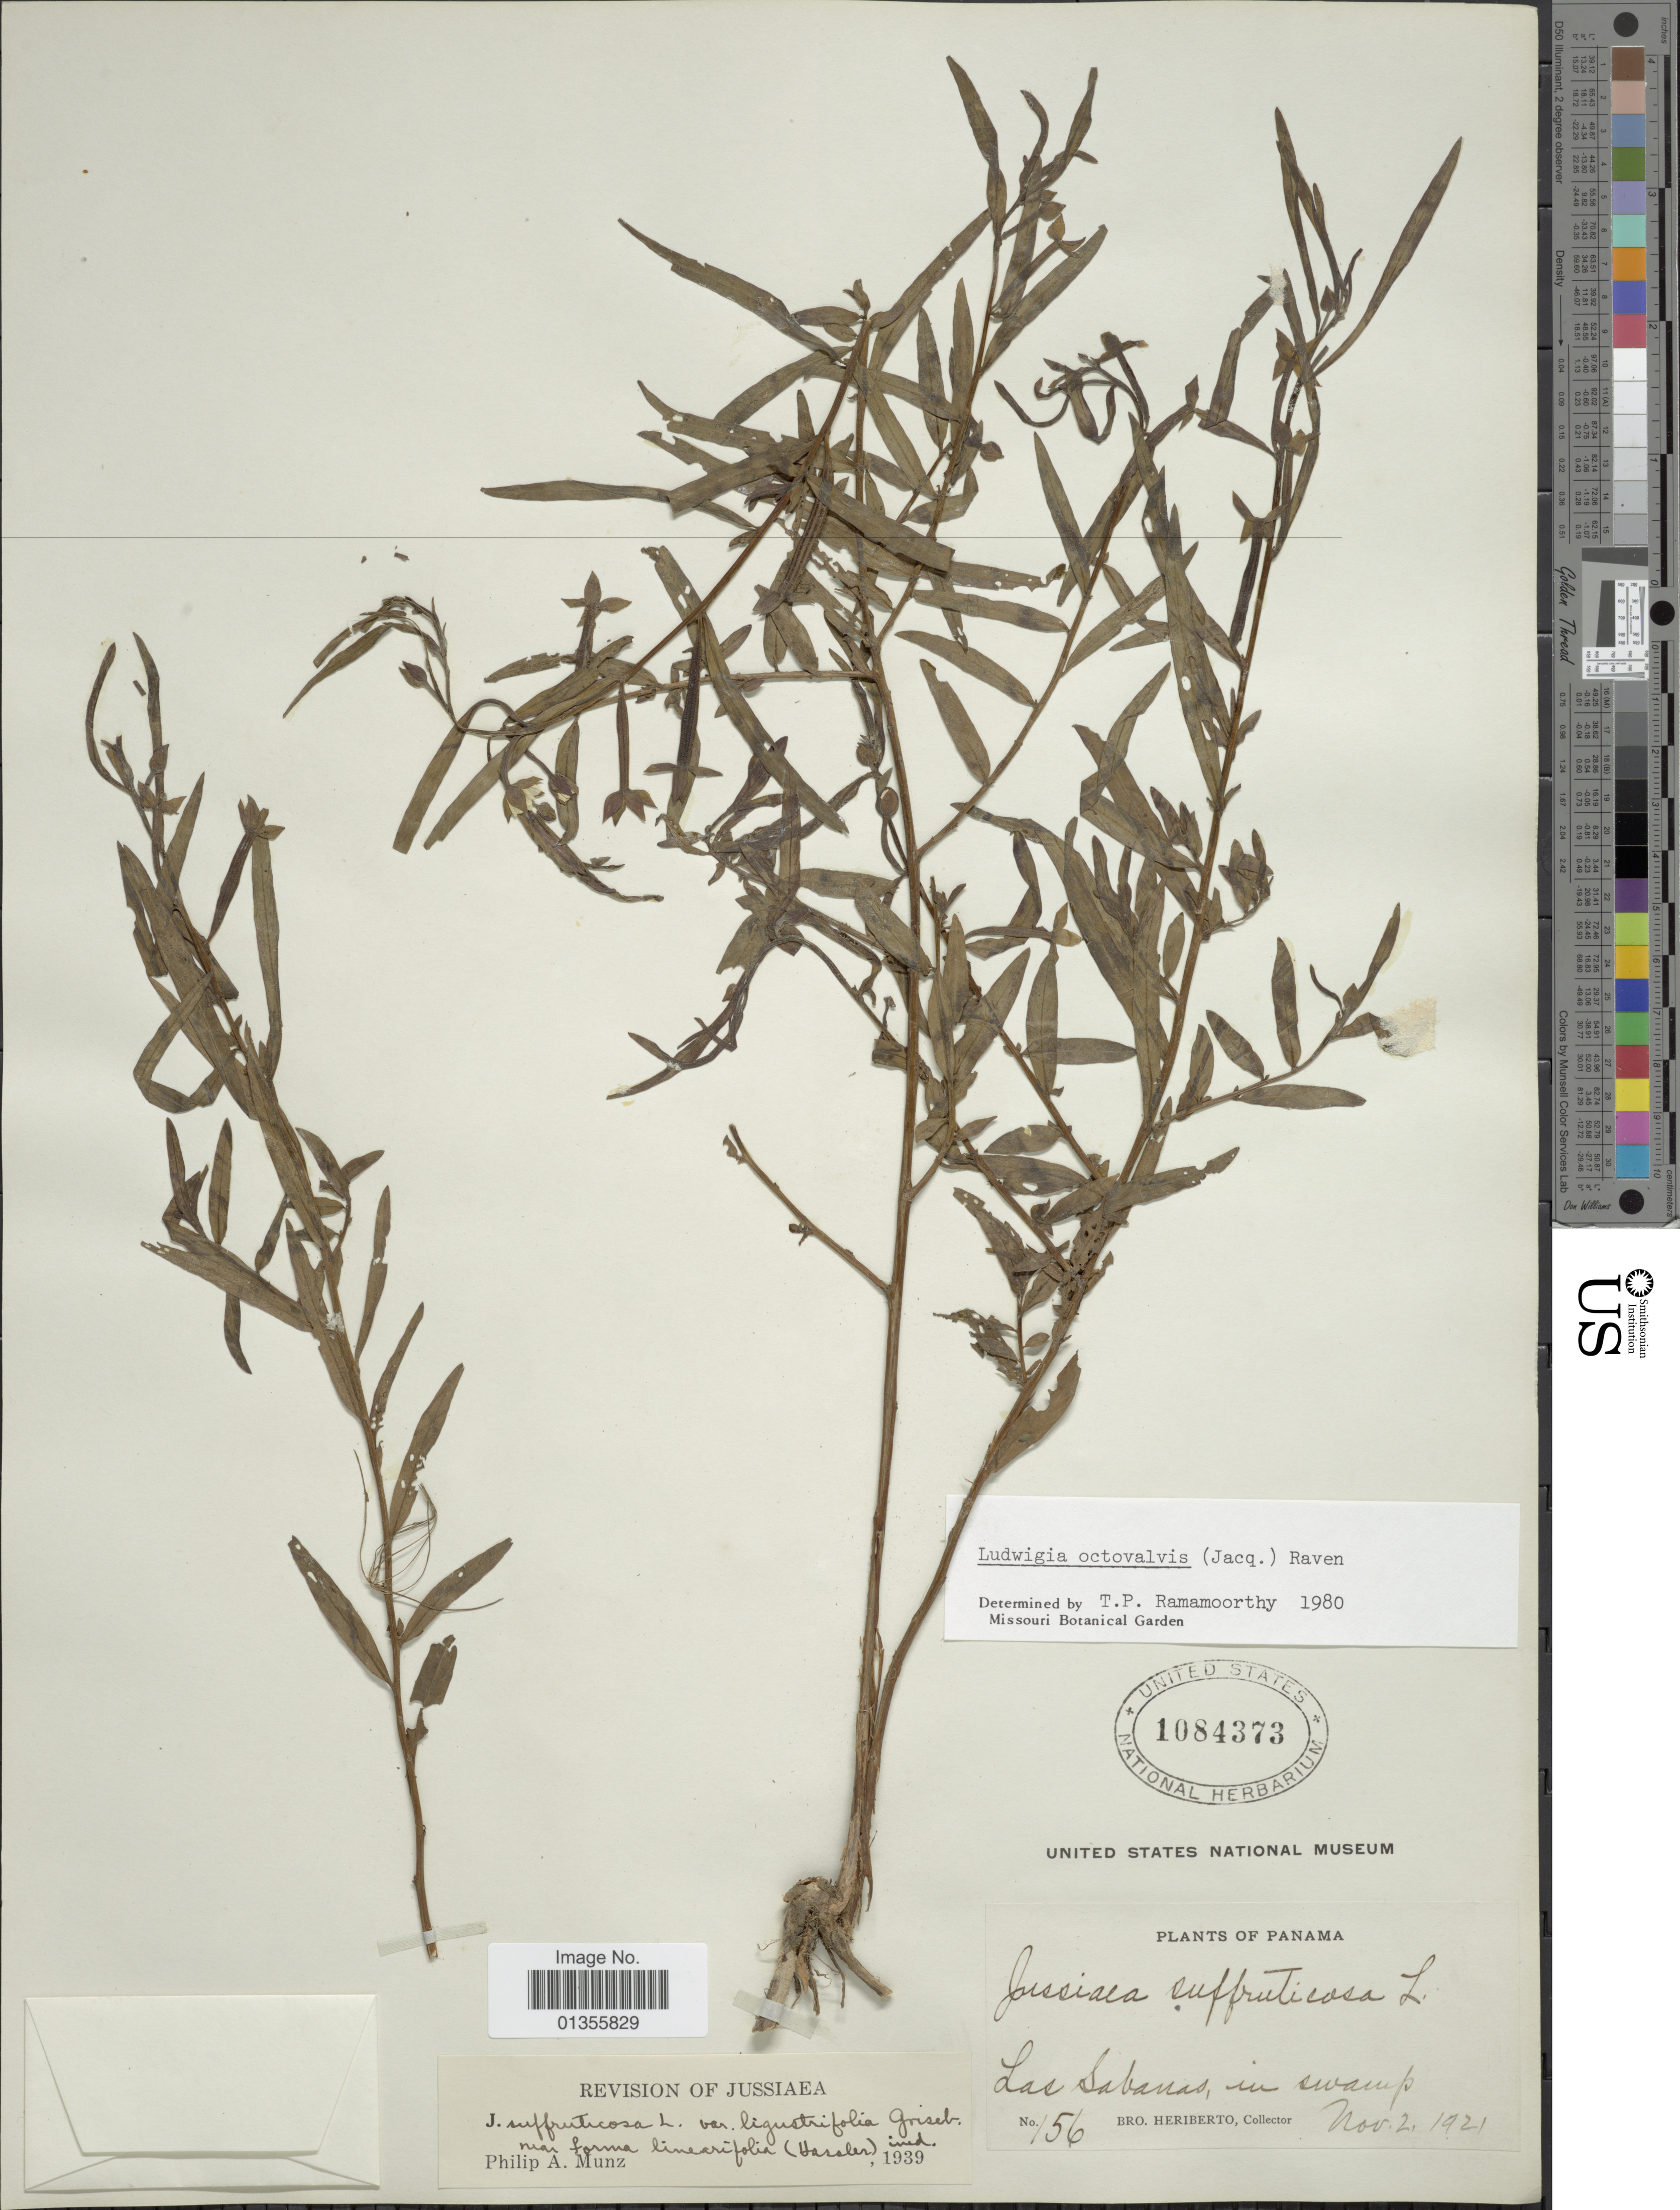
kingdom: Plantae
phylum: Tracheophyta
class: Magnoliopsida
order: Myrtales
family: Onagraceae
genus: Ludwigia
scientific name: Ludwigia octovalvis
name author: (Jacq.) P.H. Raven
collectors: B. Heriberto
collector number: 156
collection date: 1921-11-02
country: Panama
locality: Las Sabanas, in swamp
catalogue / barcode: US 1084373